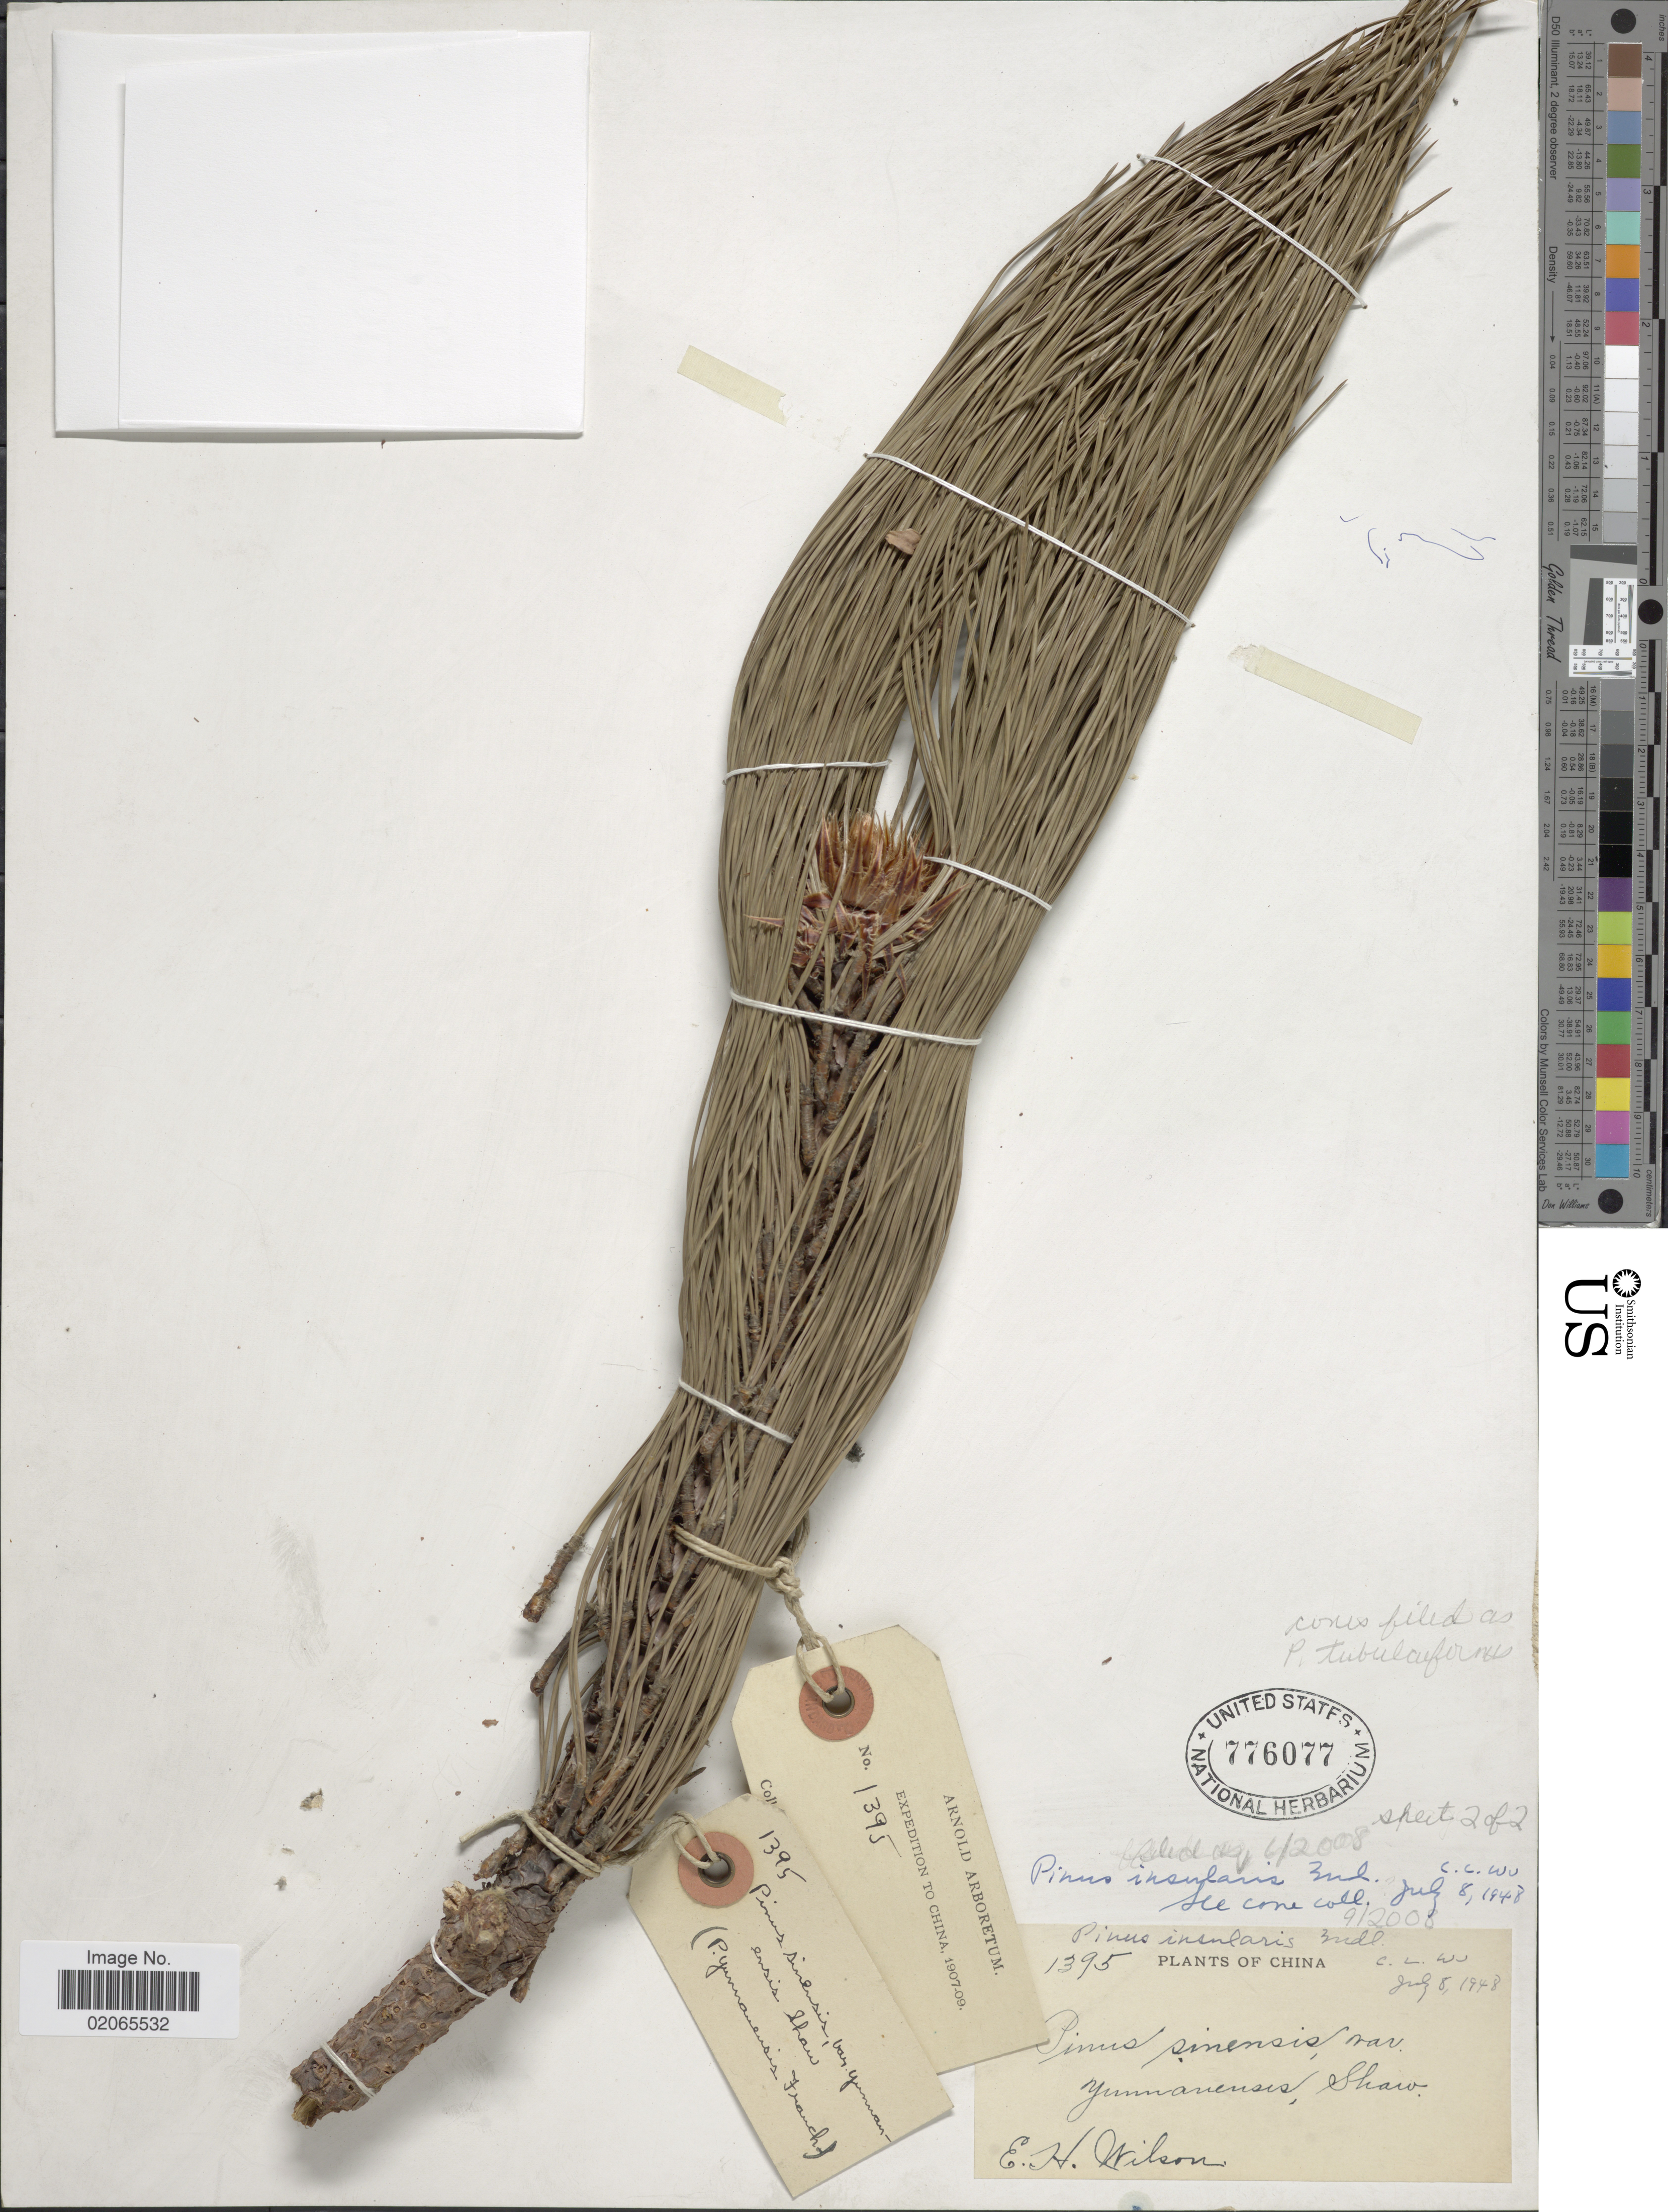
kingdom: Plantae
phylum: Tracheophyta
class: Pinopsida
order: Pinales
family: Pinaceae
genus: Pinus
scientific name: Pinus insularis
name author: Endl.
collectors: E. Wilson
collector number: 1395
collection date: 1907/1909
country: China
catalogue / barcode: US 776077